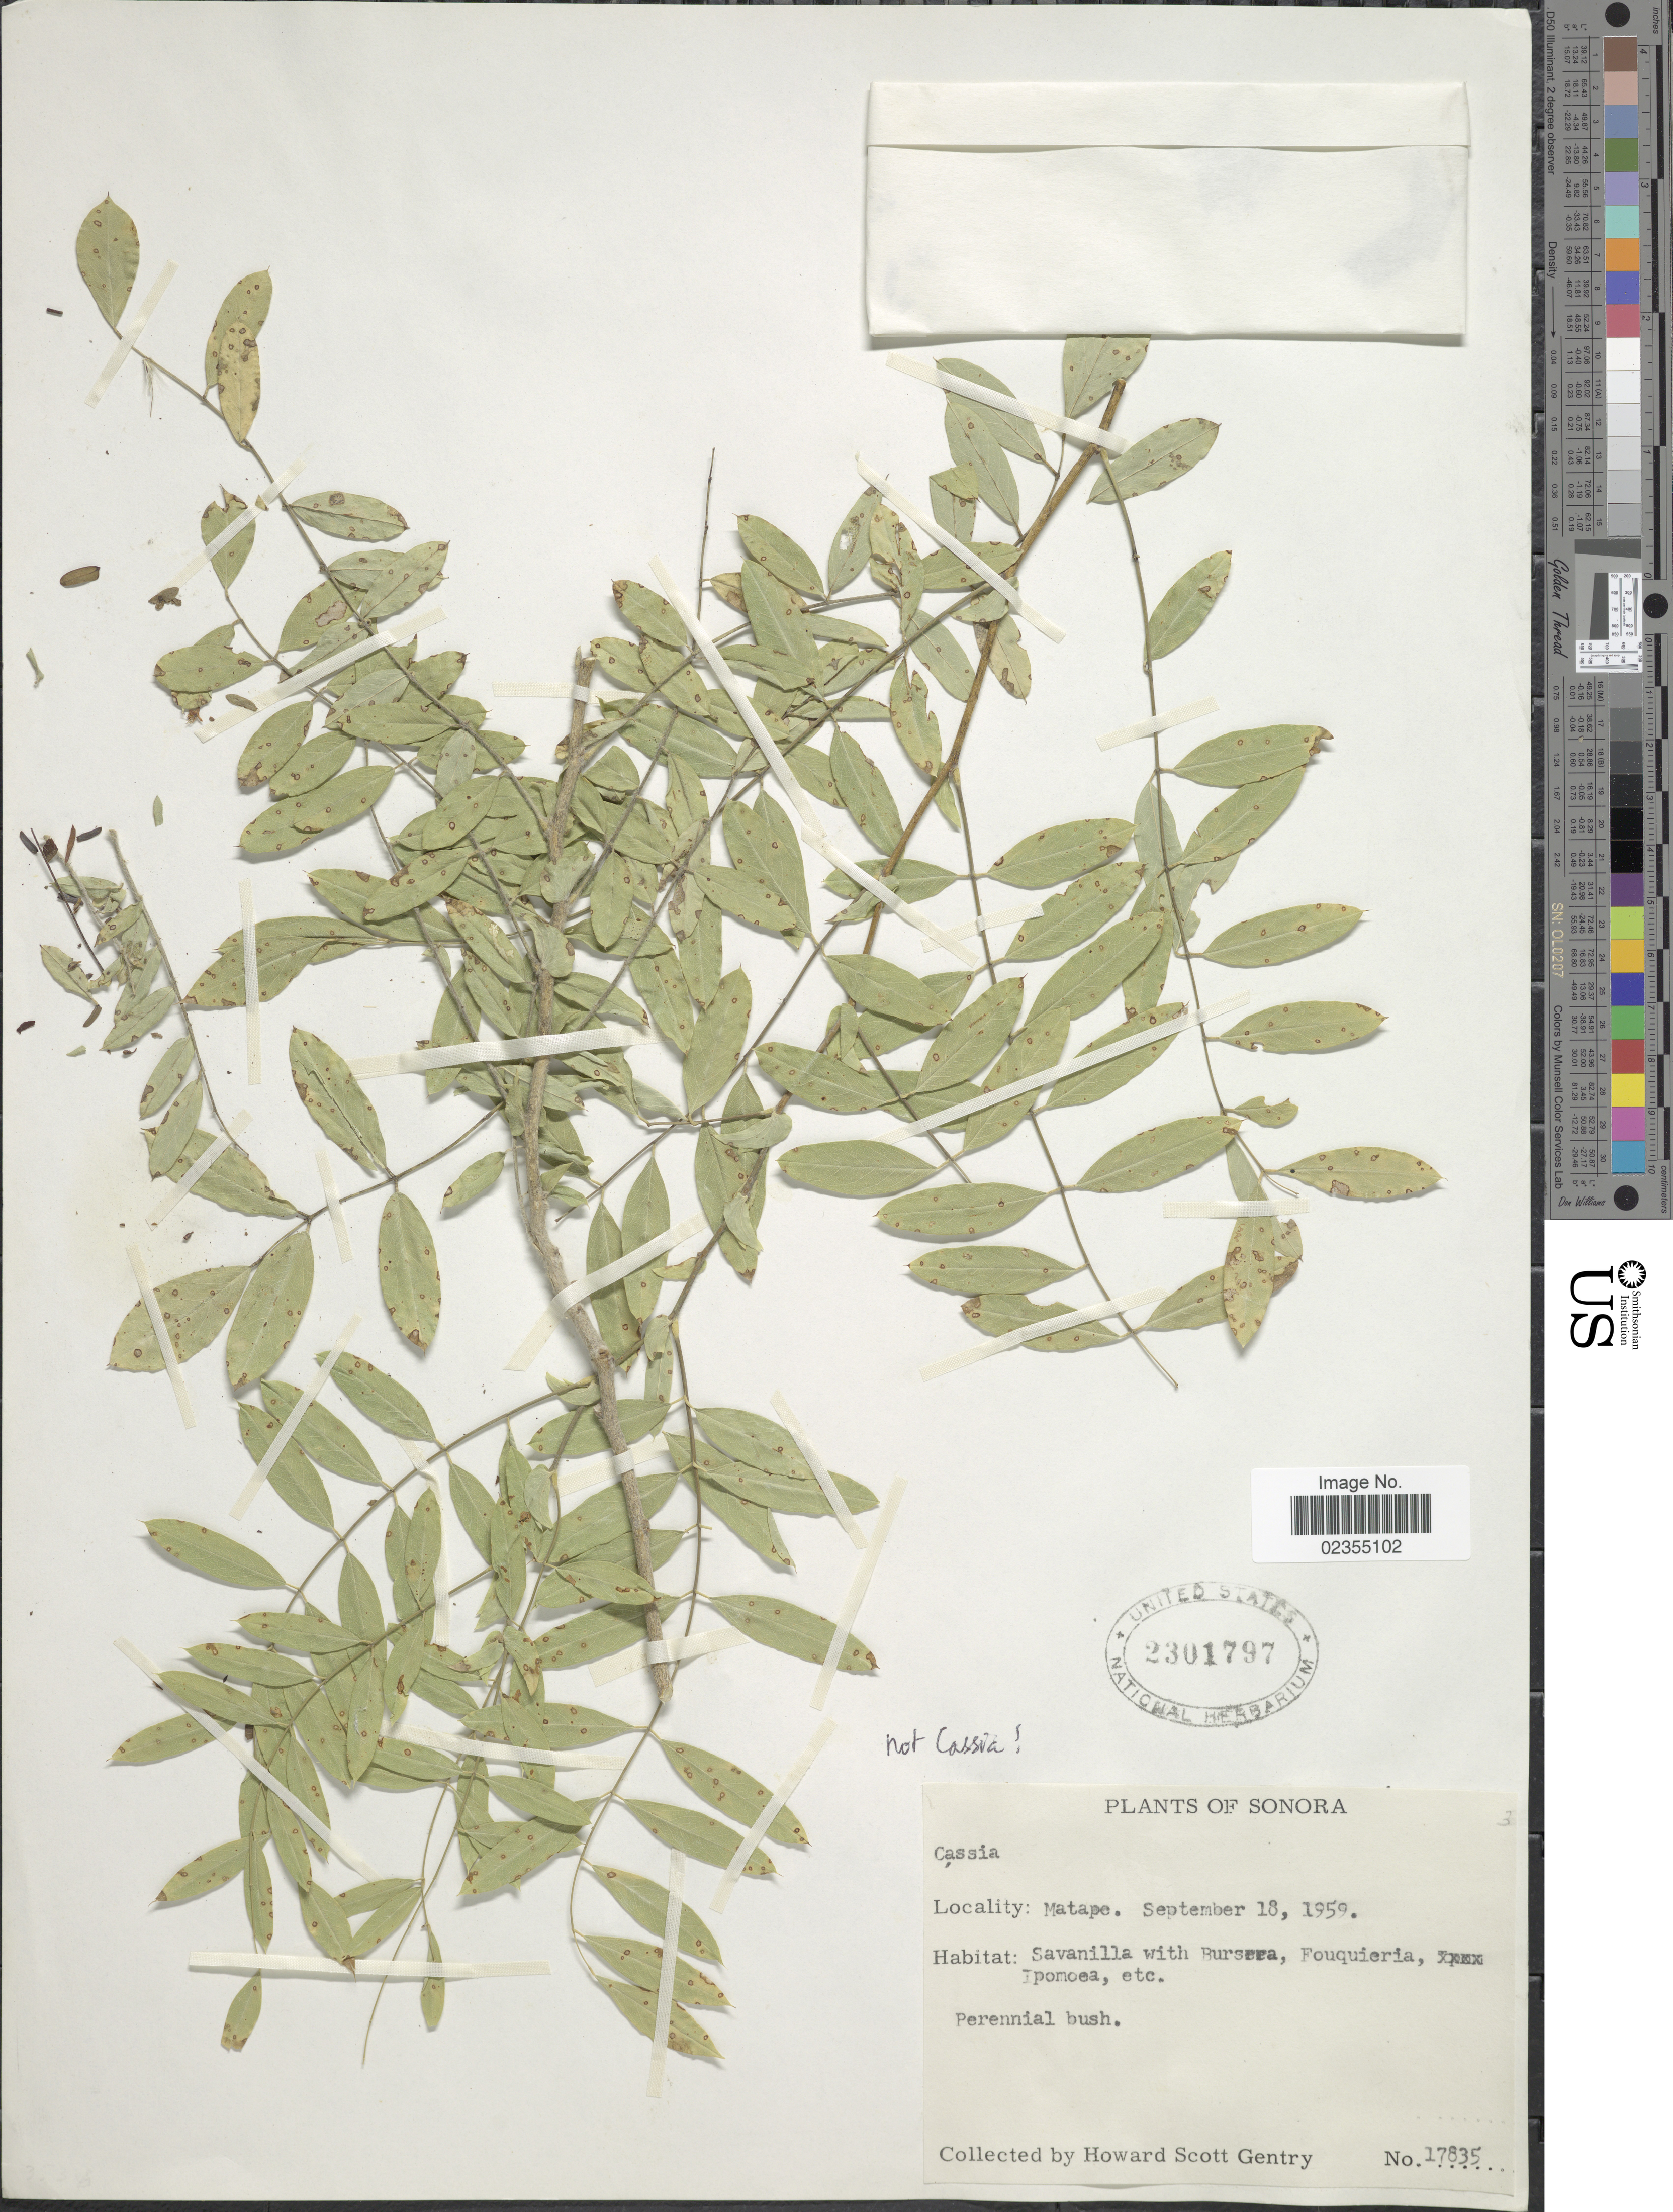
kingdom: Plantae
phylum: Tracheophyta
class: Magnoliopsida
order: Fabales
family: Fabaceae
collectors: H. S. Gentry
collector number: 17835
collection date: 1959-09-18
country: Mexico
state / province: Sonora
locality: Matape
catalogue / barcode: US 2301797